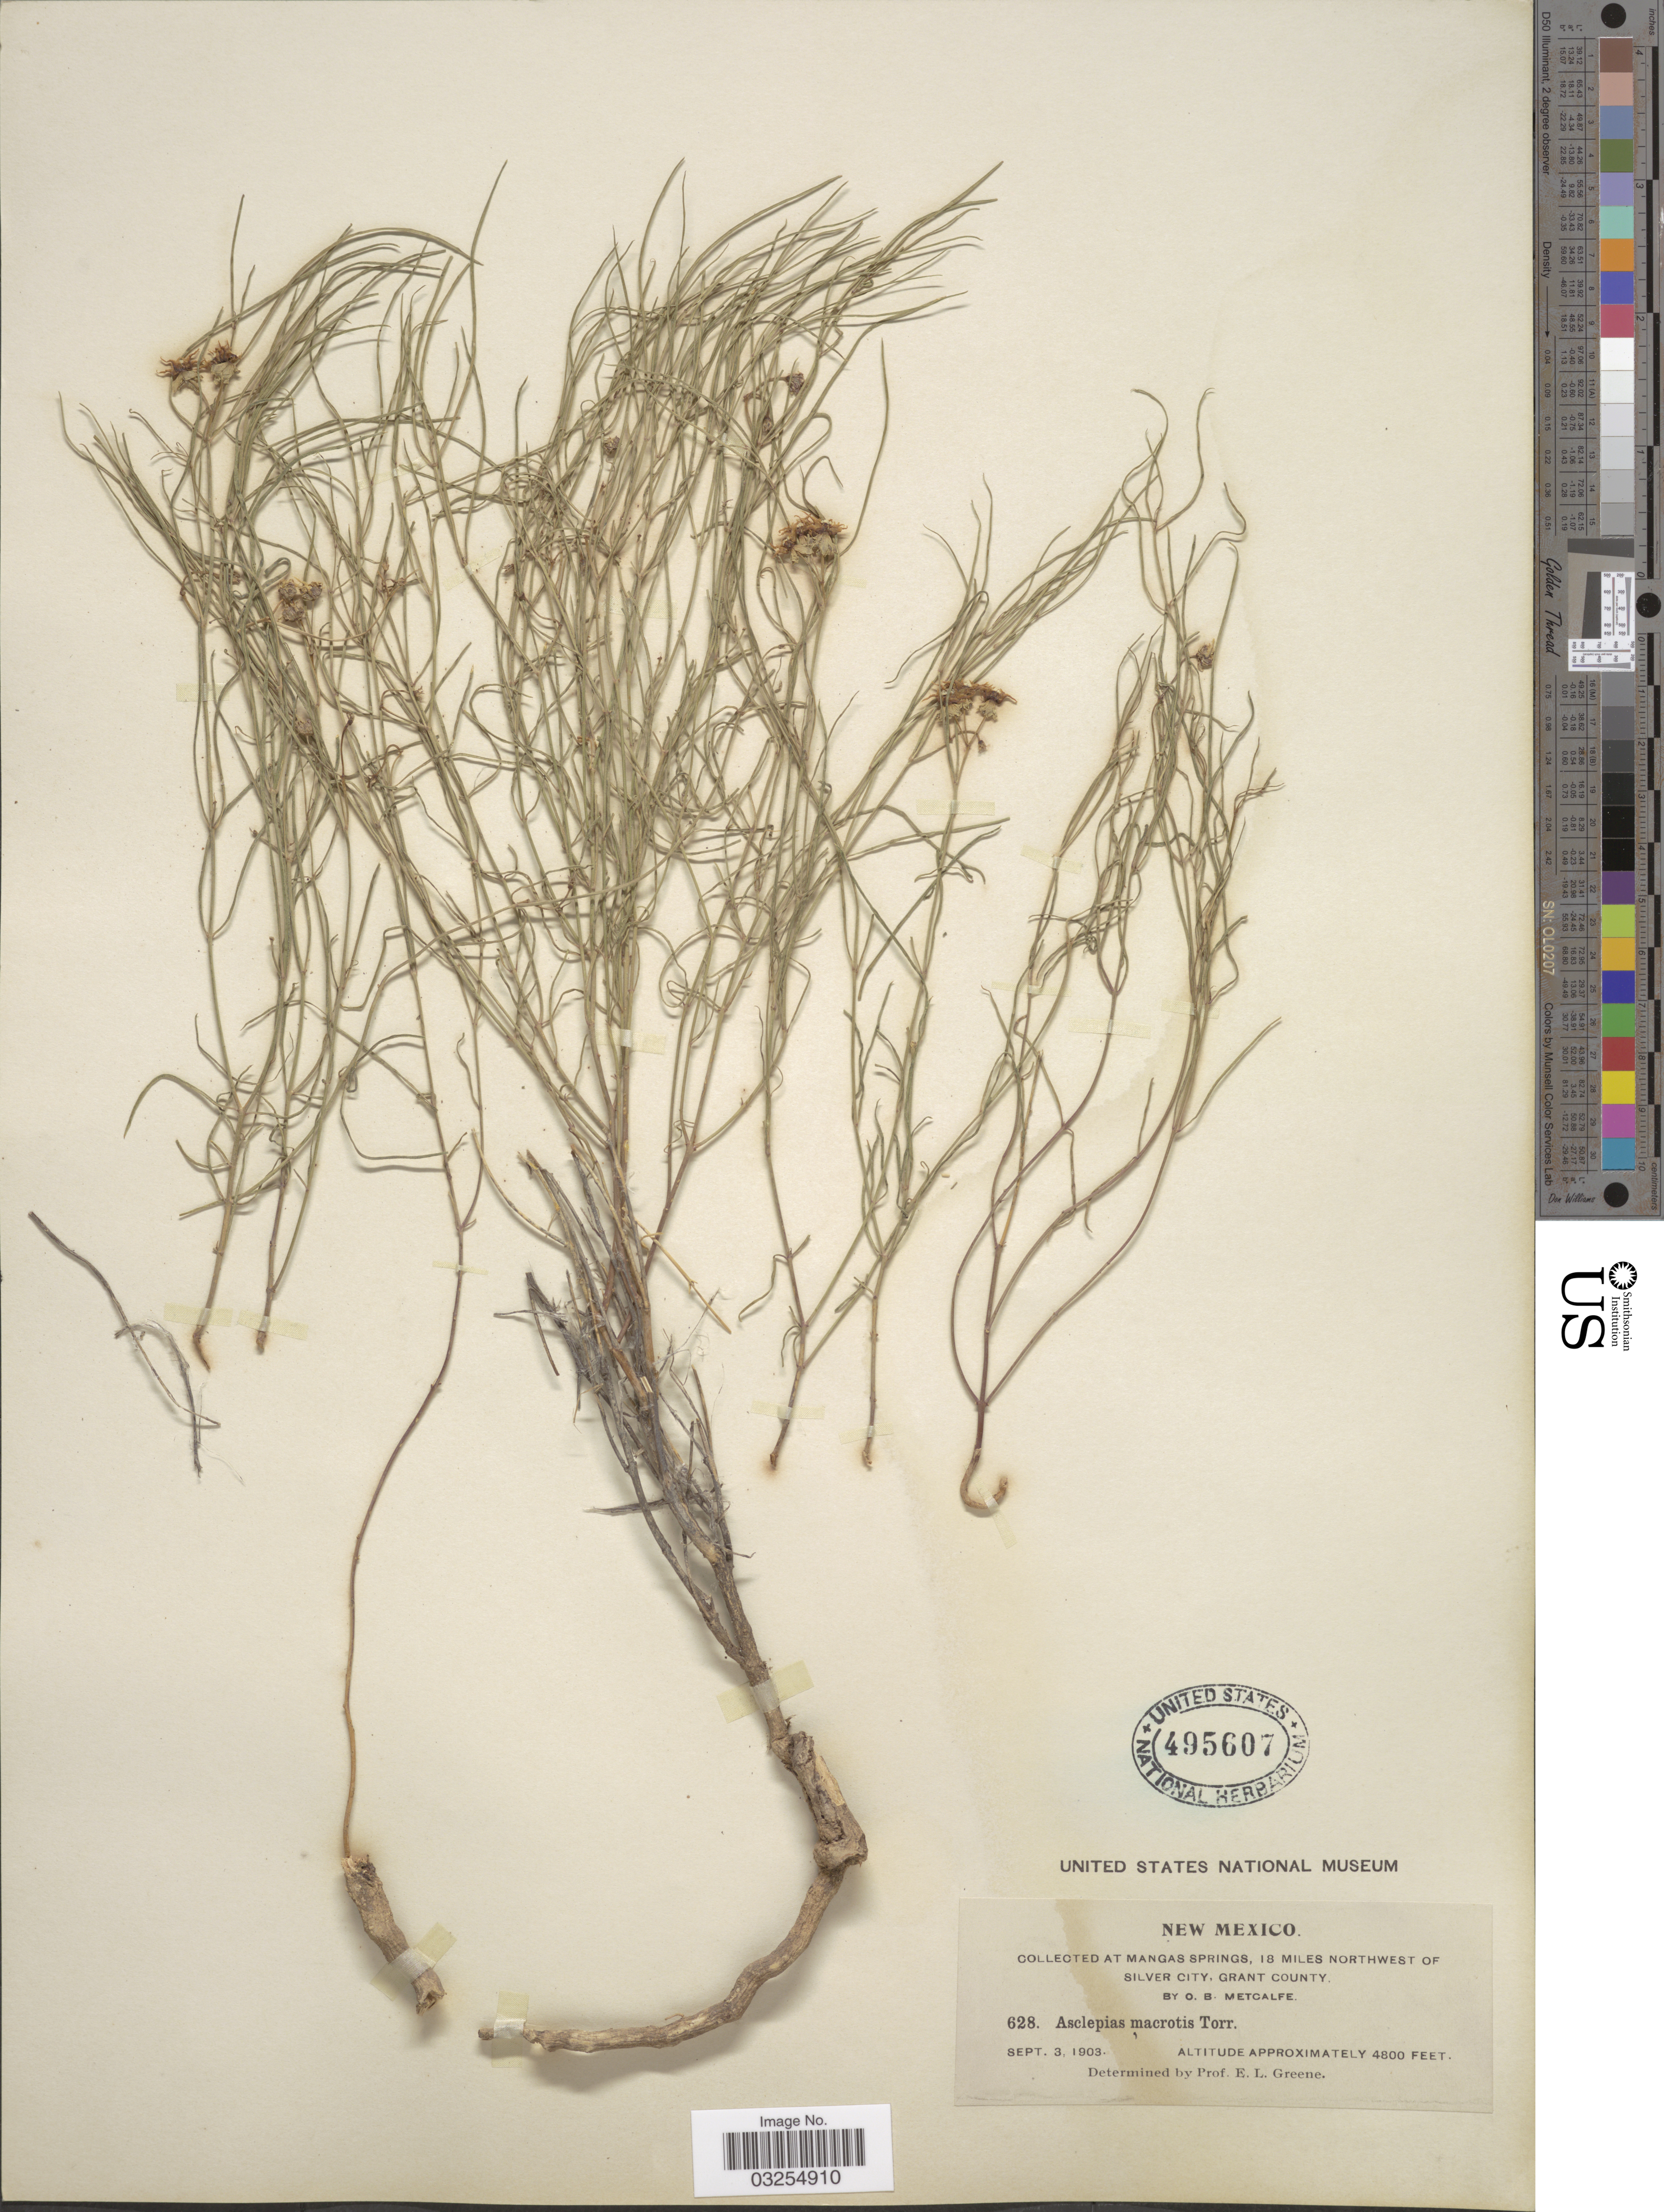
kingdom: Plantae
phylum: Tracheophyta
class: Magnoliopsida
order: Gentianales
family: Apocynaceae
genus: Asclepias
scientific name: Asclepias macrotis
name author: Torr.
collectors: O. B. Metcalfe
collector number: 628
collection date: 1903-09-03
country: United States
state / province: New Mexico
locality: At Mangas Springs, 18 miles northwest of Silver City, Grant County.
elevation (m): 1463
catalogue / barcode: US 495607